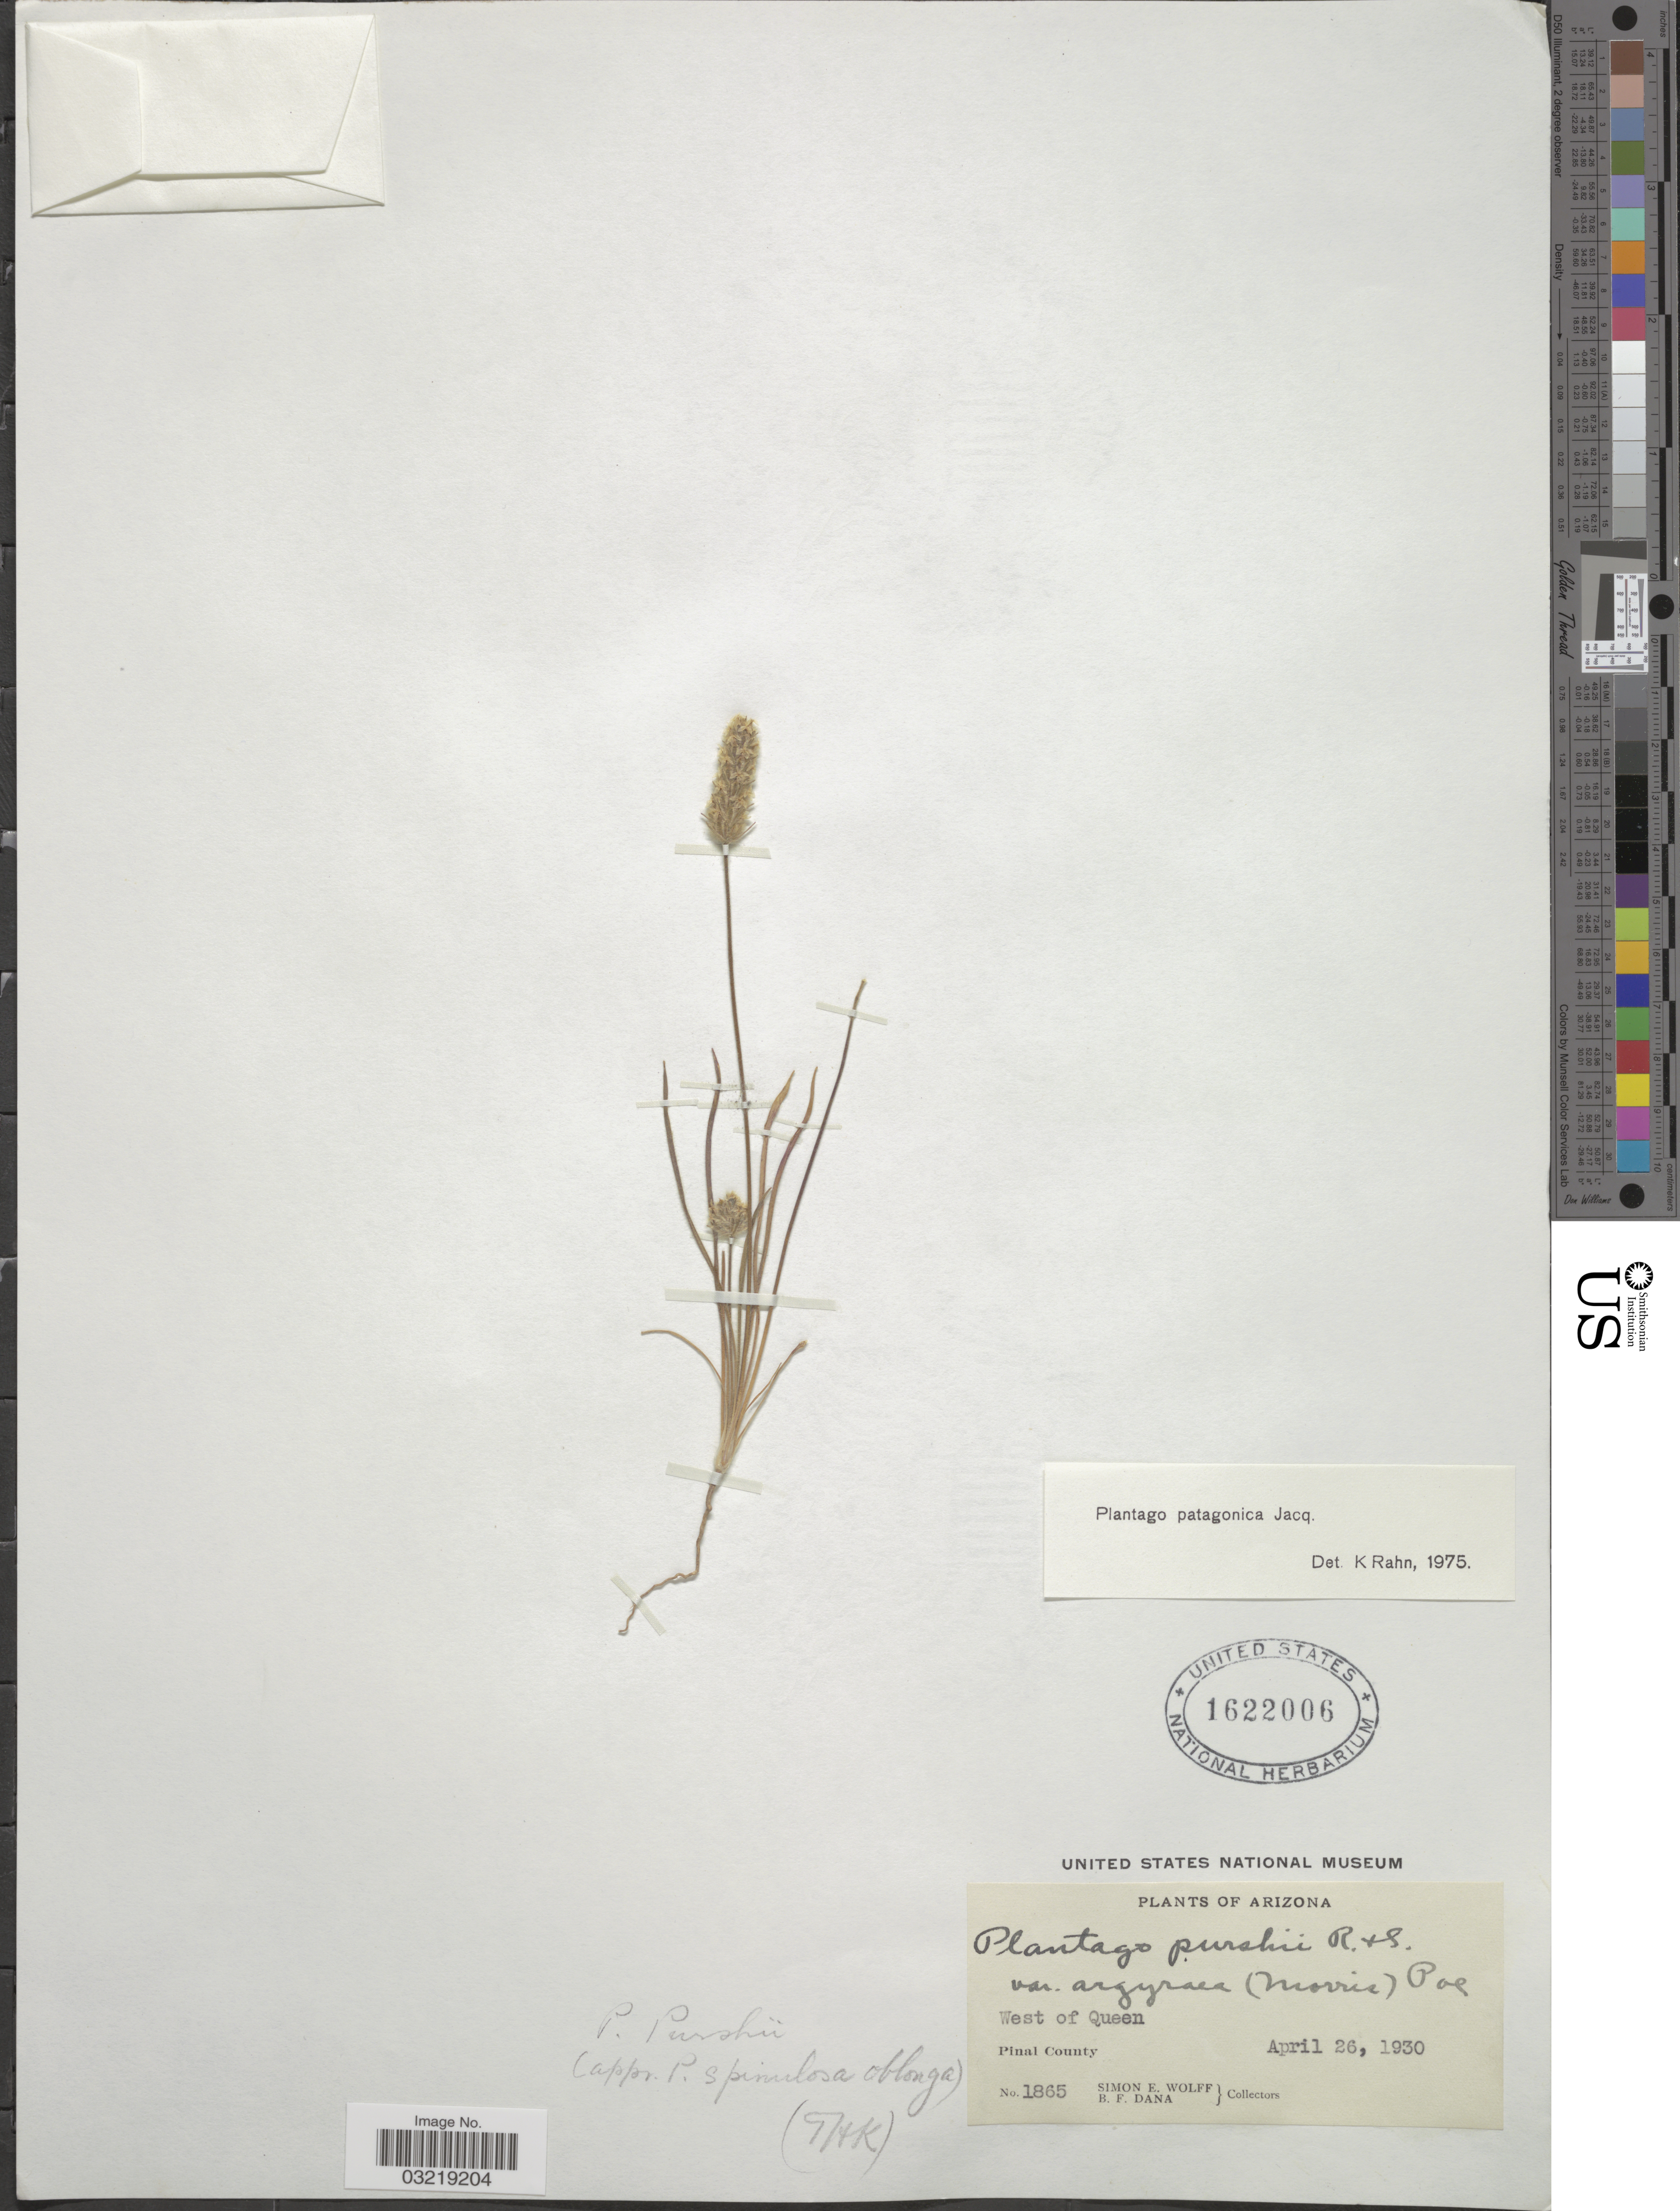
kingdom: Plantae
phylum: Tracheophyta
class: Magnoliopsida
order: Lamiales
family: Plantaginaceae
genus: Plantago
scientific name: Plantago patagonica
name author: Jacq.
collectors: S. E. Wolff & B. Dana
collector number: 1865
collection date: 1930-04-26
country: United States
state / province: Arizona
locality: West of Queen. Pinal County.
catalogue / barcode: US 1622006